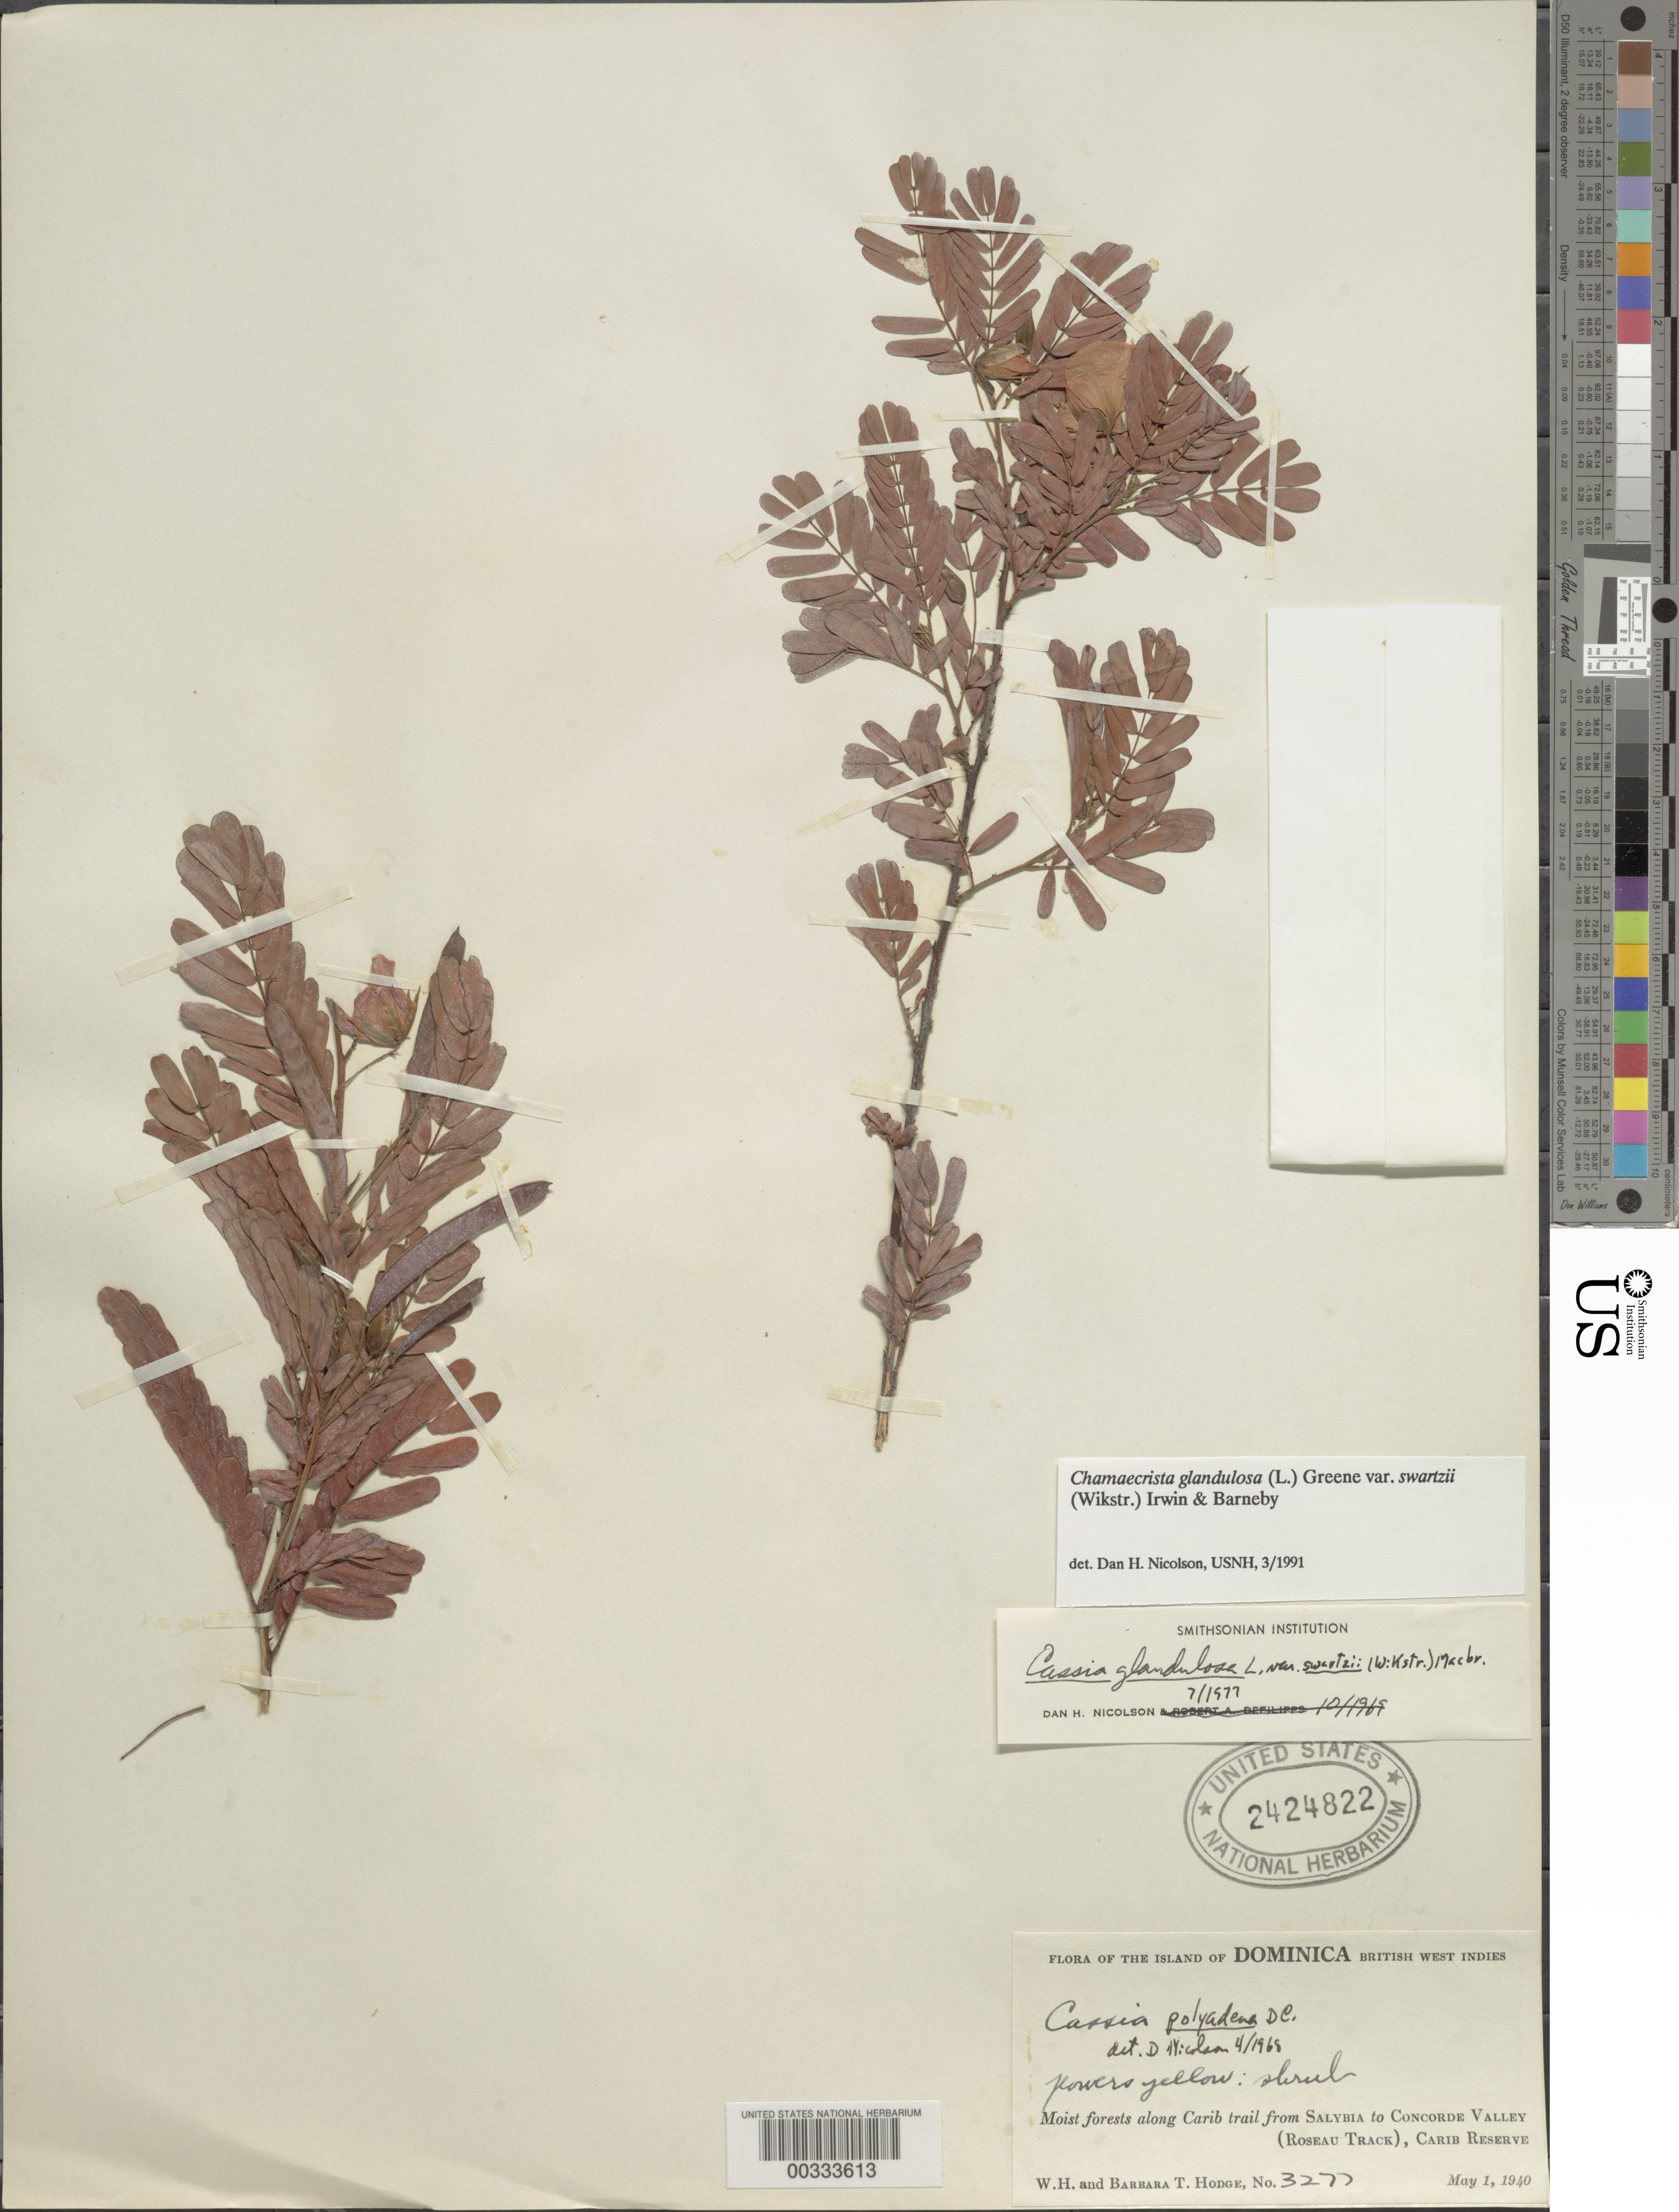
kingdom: Plantae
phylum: Tracheophyta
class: Magnoliopsida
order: Fabales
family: Fabaceae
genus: Chamaecrista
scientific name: Chamaecrista glandulosa var. swartzii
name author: (Wikstr.) H.S. Irwin & Barneby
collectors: W. Hodge & B. Hodge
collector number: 3277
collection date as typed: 01 May 1940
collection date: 1940-05-01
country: Dominica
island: Dominica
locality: Along carib trail from salybia to concorde valley (roseau track), carib reserve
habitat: Moist forests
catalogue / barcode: US 2424822